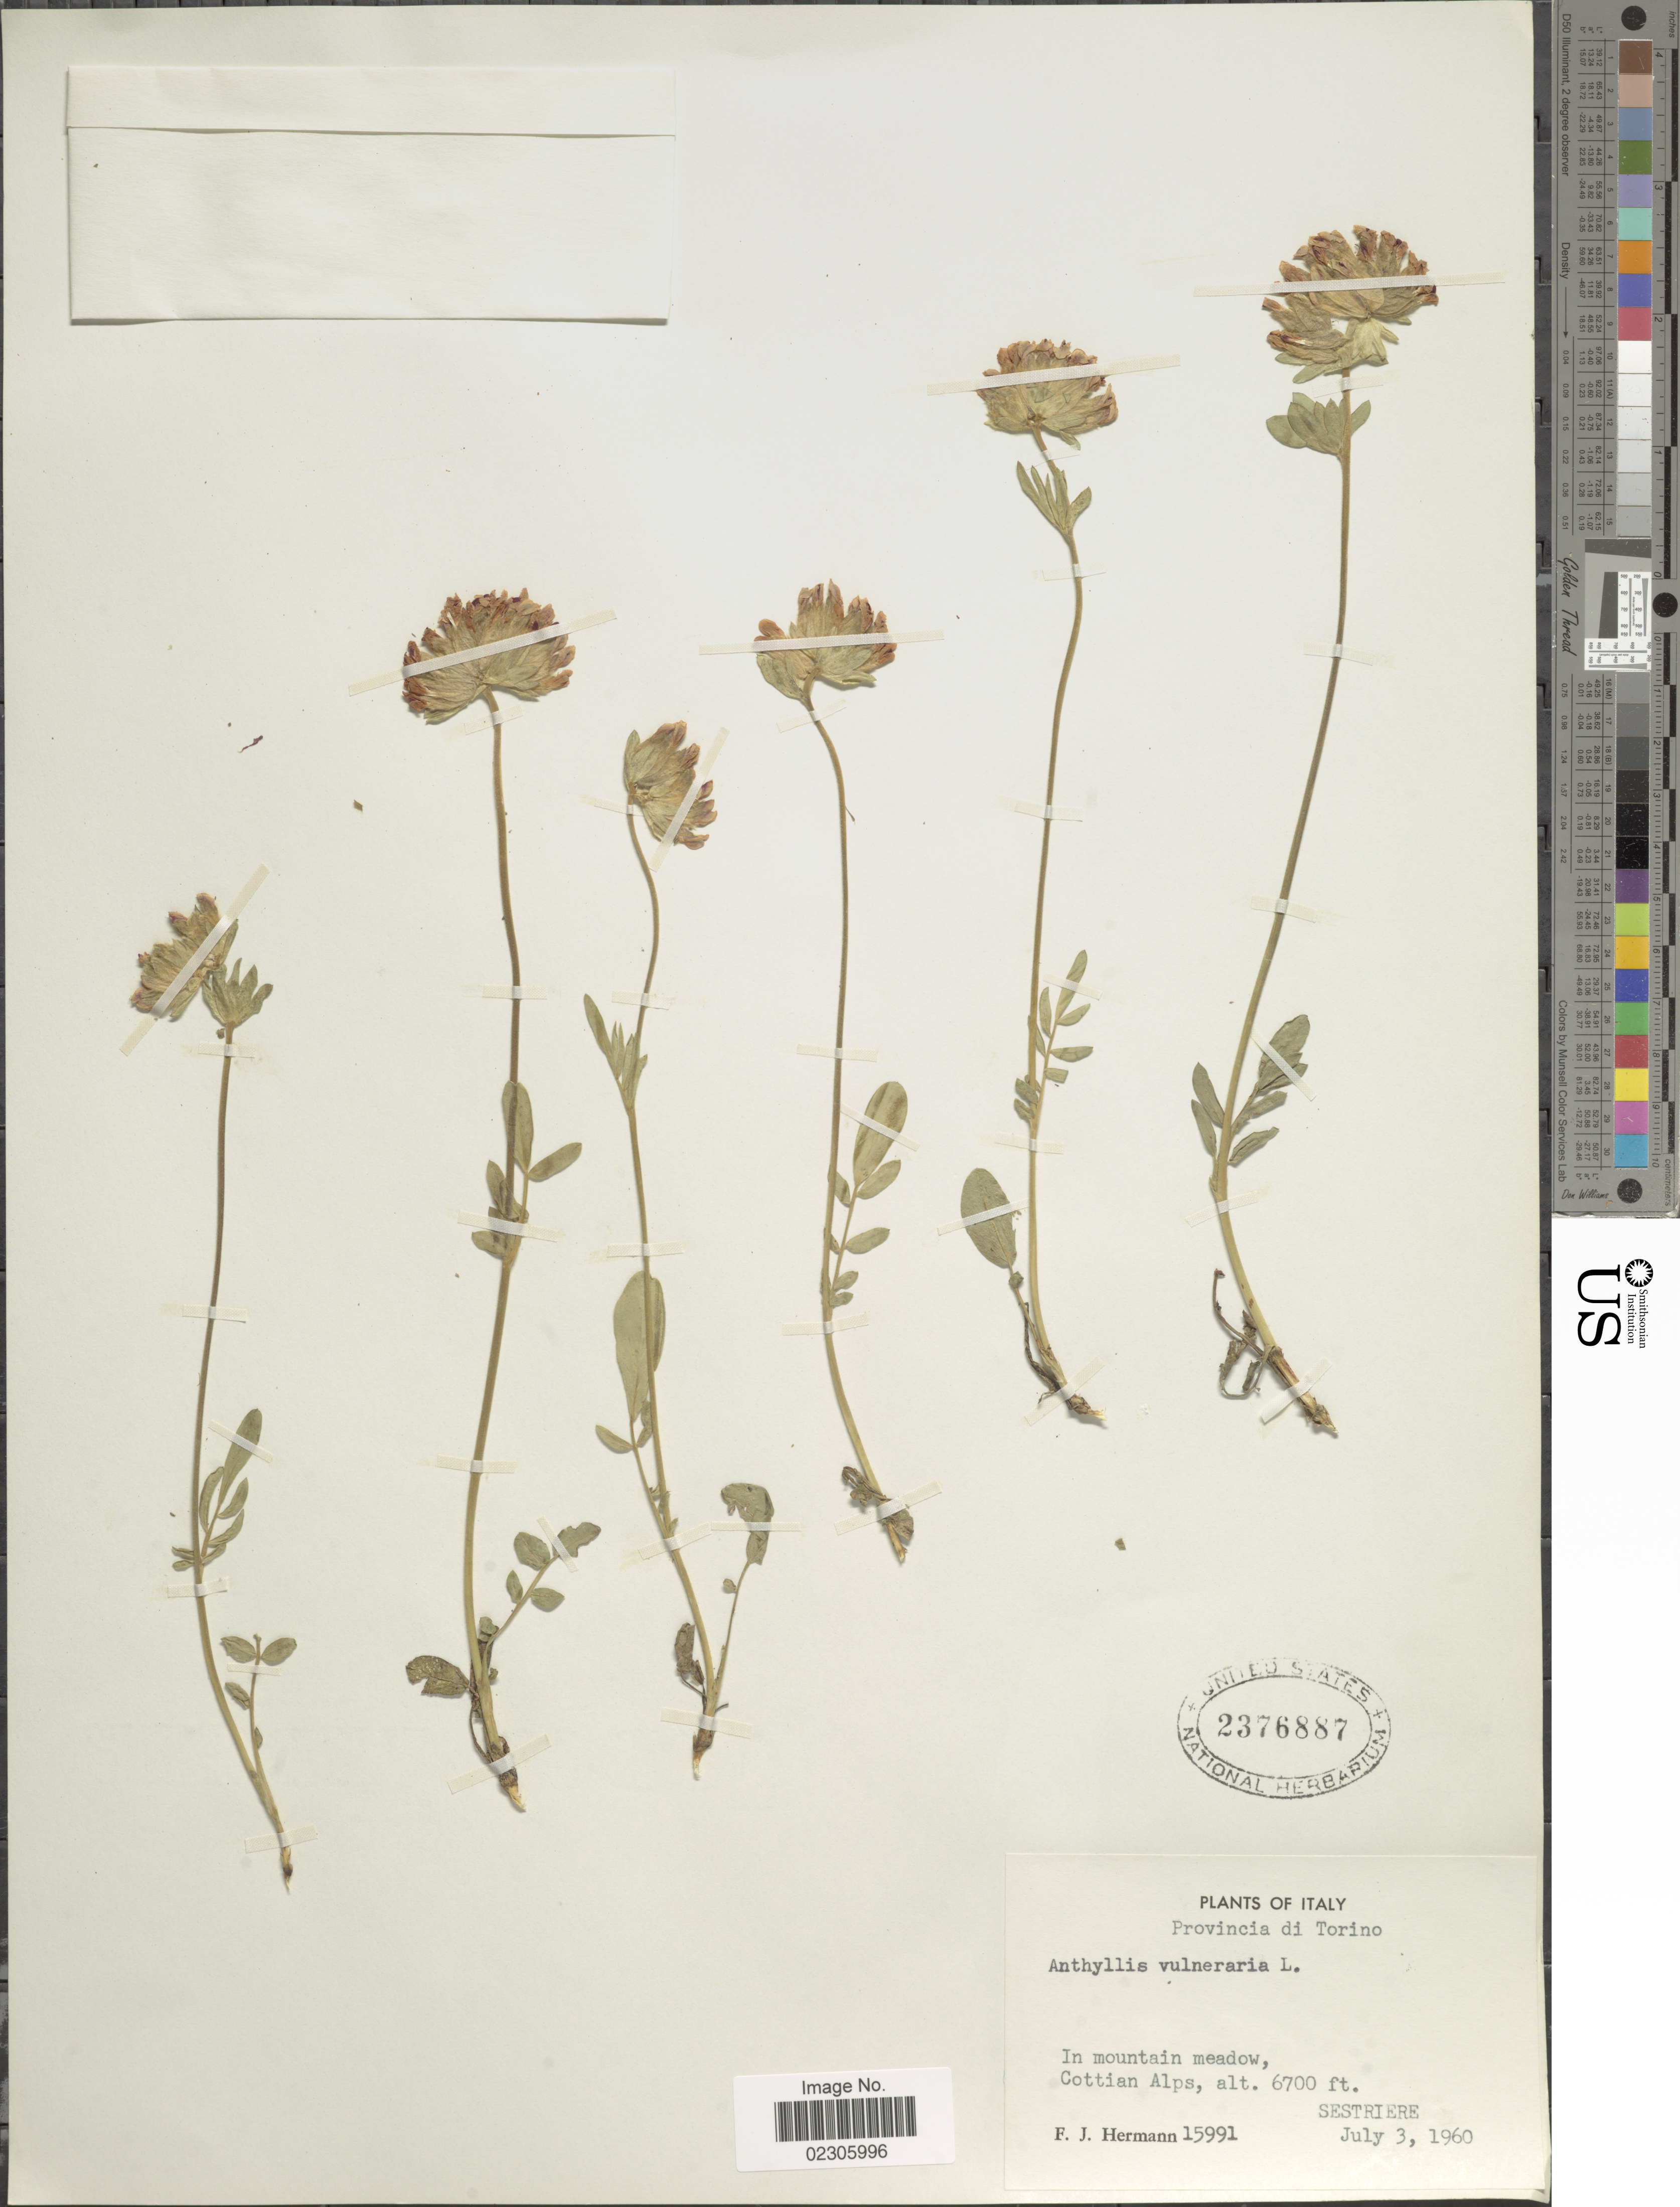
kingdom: Plantae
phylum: Tracheophyta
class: Magnoliopsida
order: Fabales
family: Fabaceae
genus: Anthyllis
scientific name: Anthyllis vulneraria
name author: L.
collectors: F. J. Hermann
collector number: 15991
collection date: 1960-07-03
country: Italy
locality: Provincia di Torino, Cottian Alps, Sestriere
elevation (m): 2042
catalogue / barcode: US 2376887